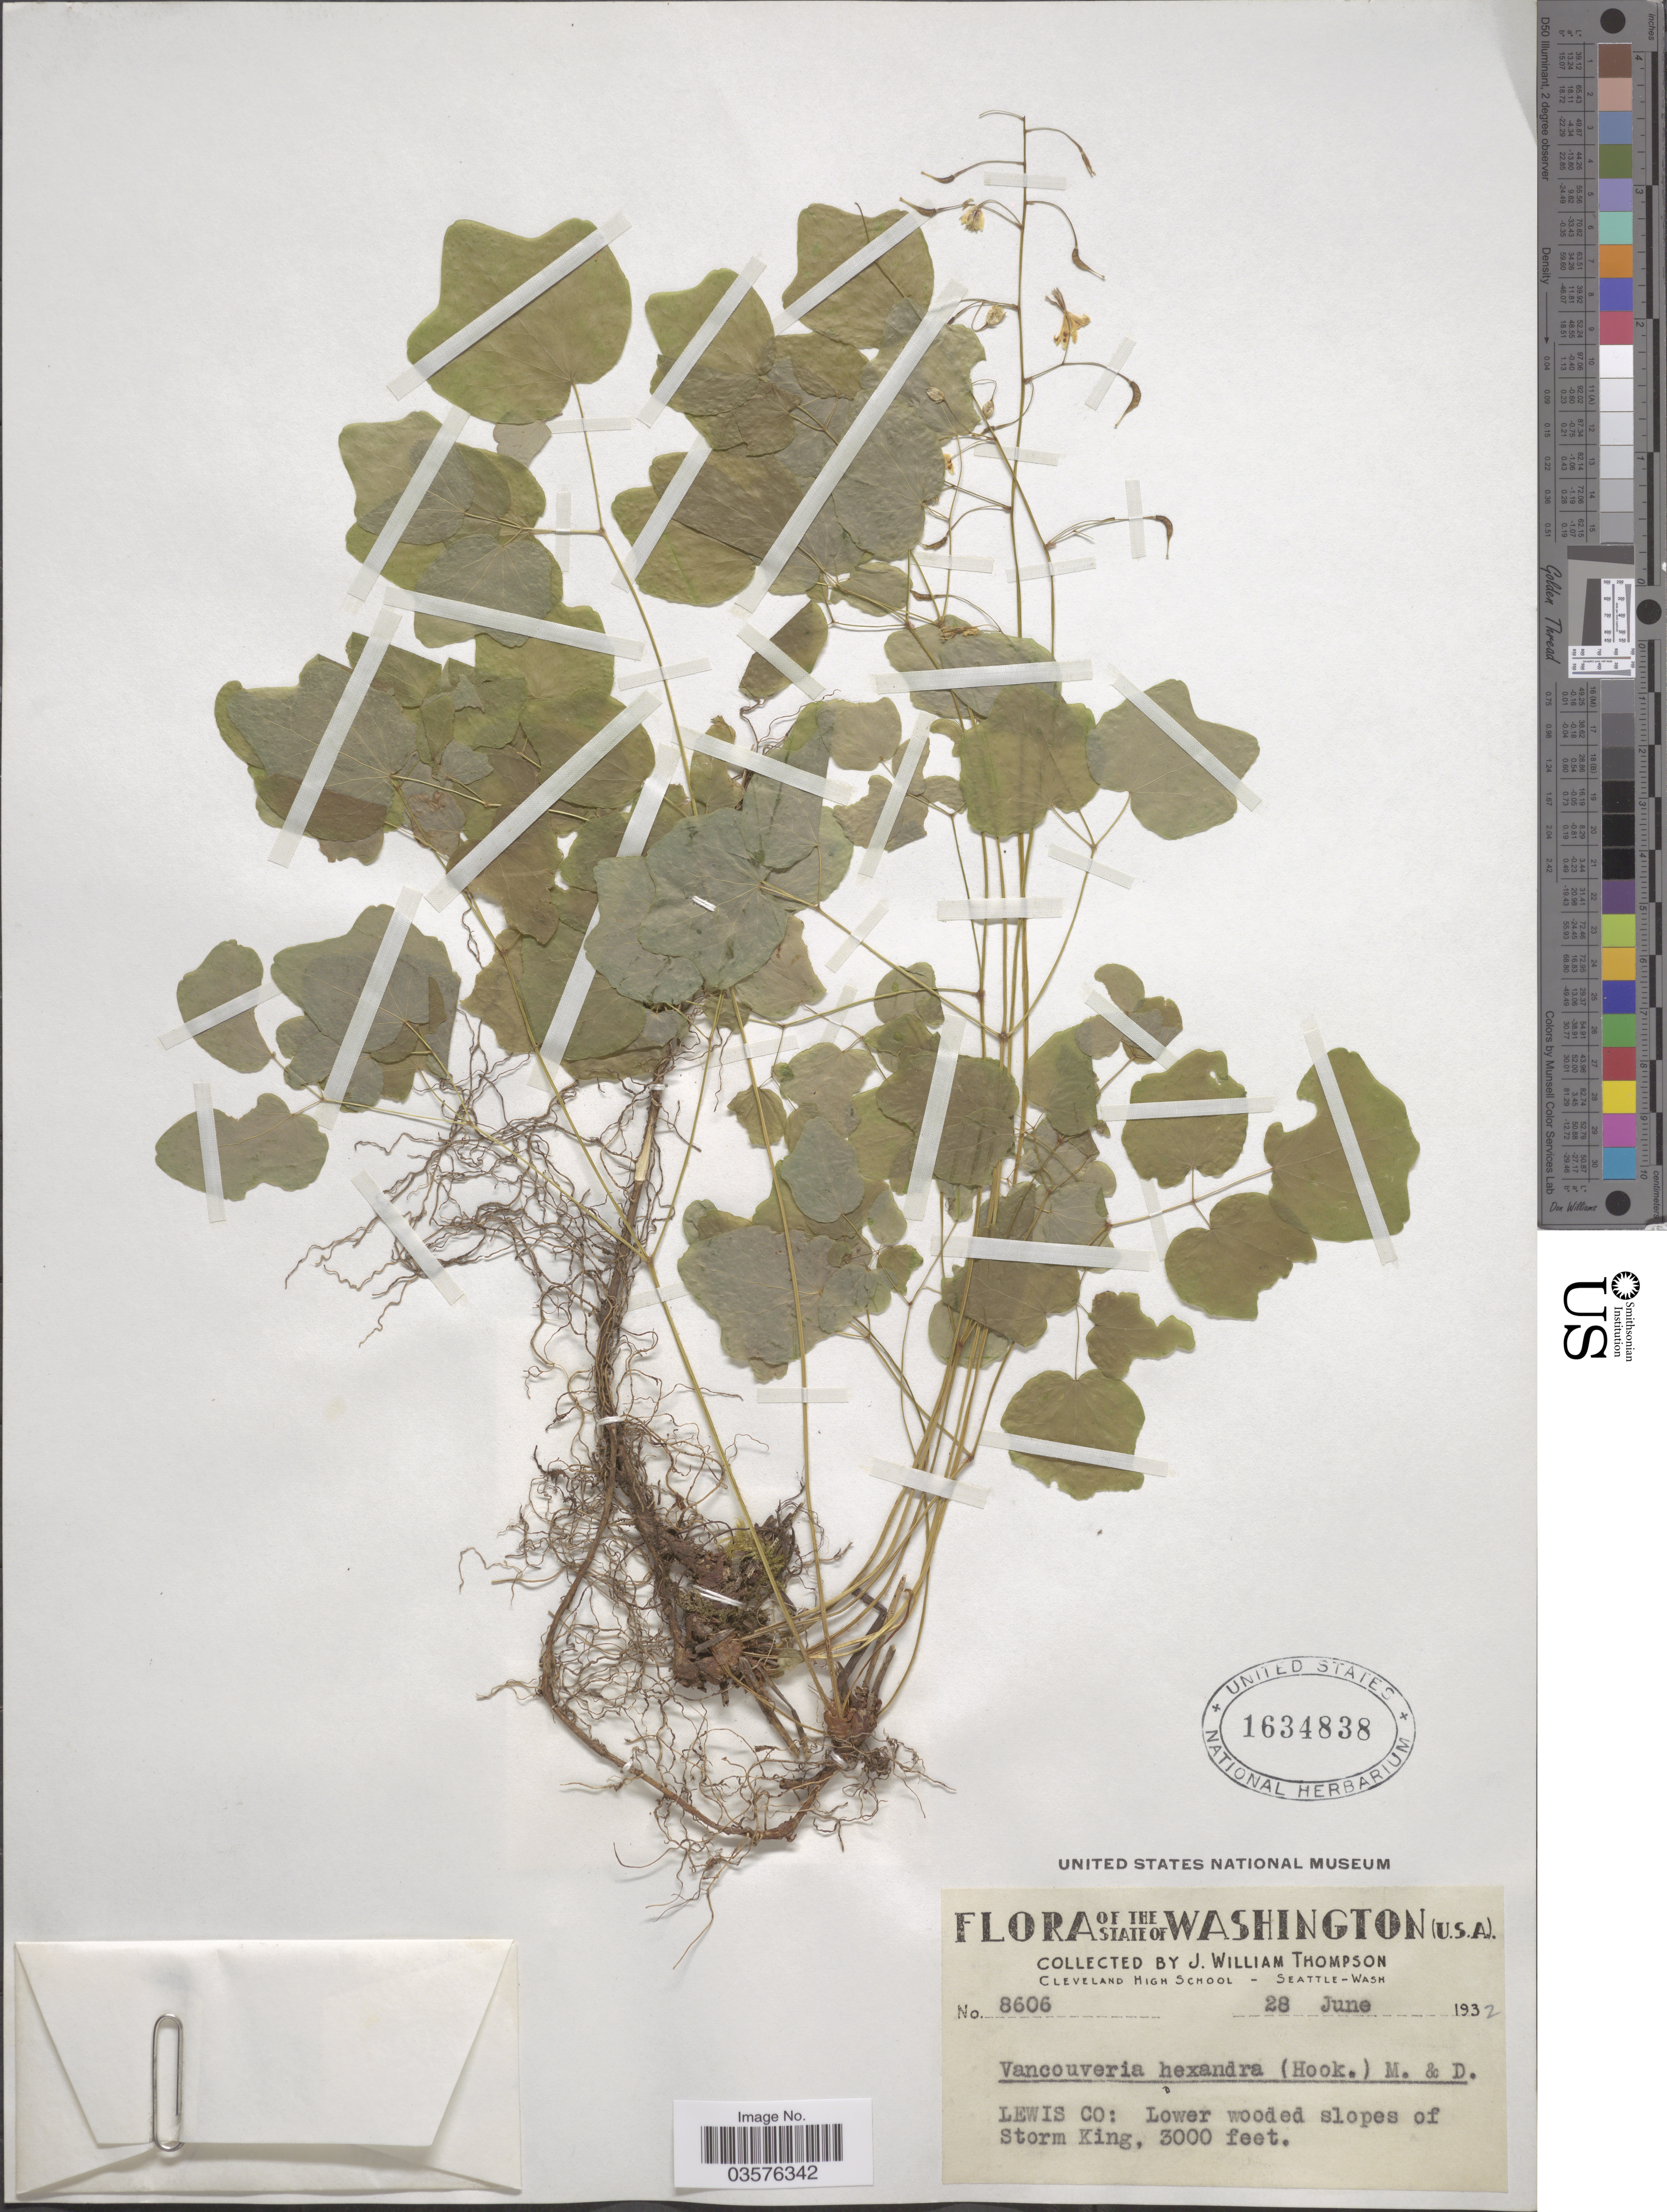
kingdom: Plantae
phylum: Tracheophyta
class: Magnoliopsida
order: Ranunculales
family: Berberidaceae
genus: Vancouveria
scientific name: Vancouveria hexandra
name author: (Hook.) C. Morren & Decne.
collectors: J. W. Thompson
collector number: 8606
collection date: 1932-06-28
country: United States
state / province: Washington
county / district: Lewis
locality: Lewis Co: Lower wooded slopes of Storm King.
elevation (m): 914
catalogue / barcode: US 1634838